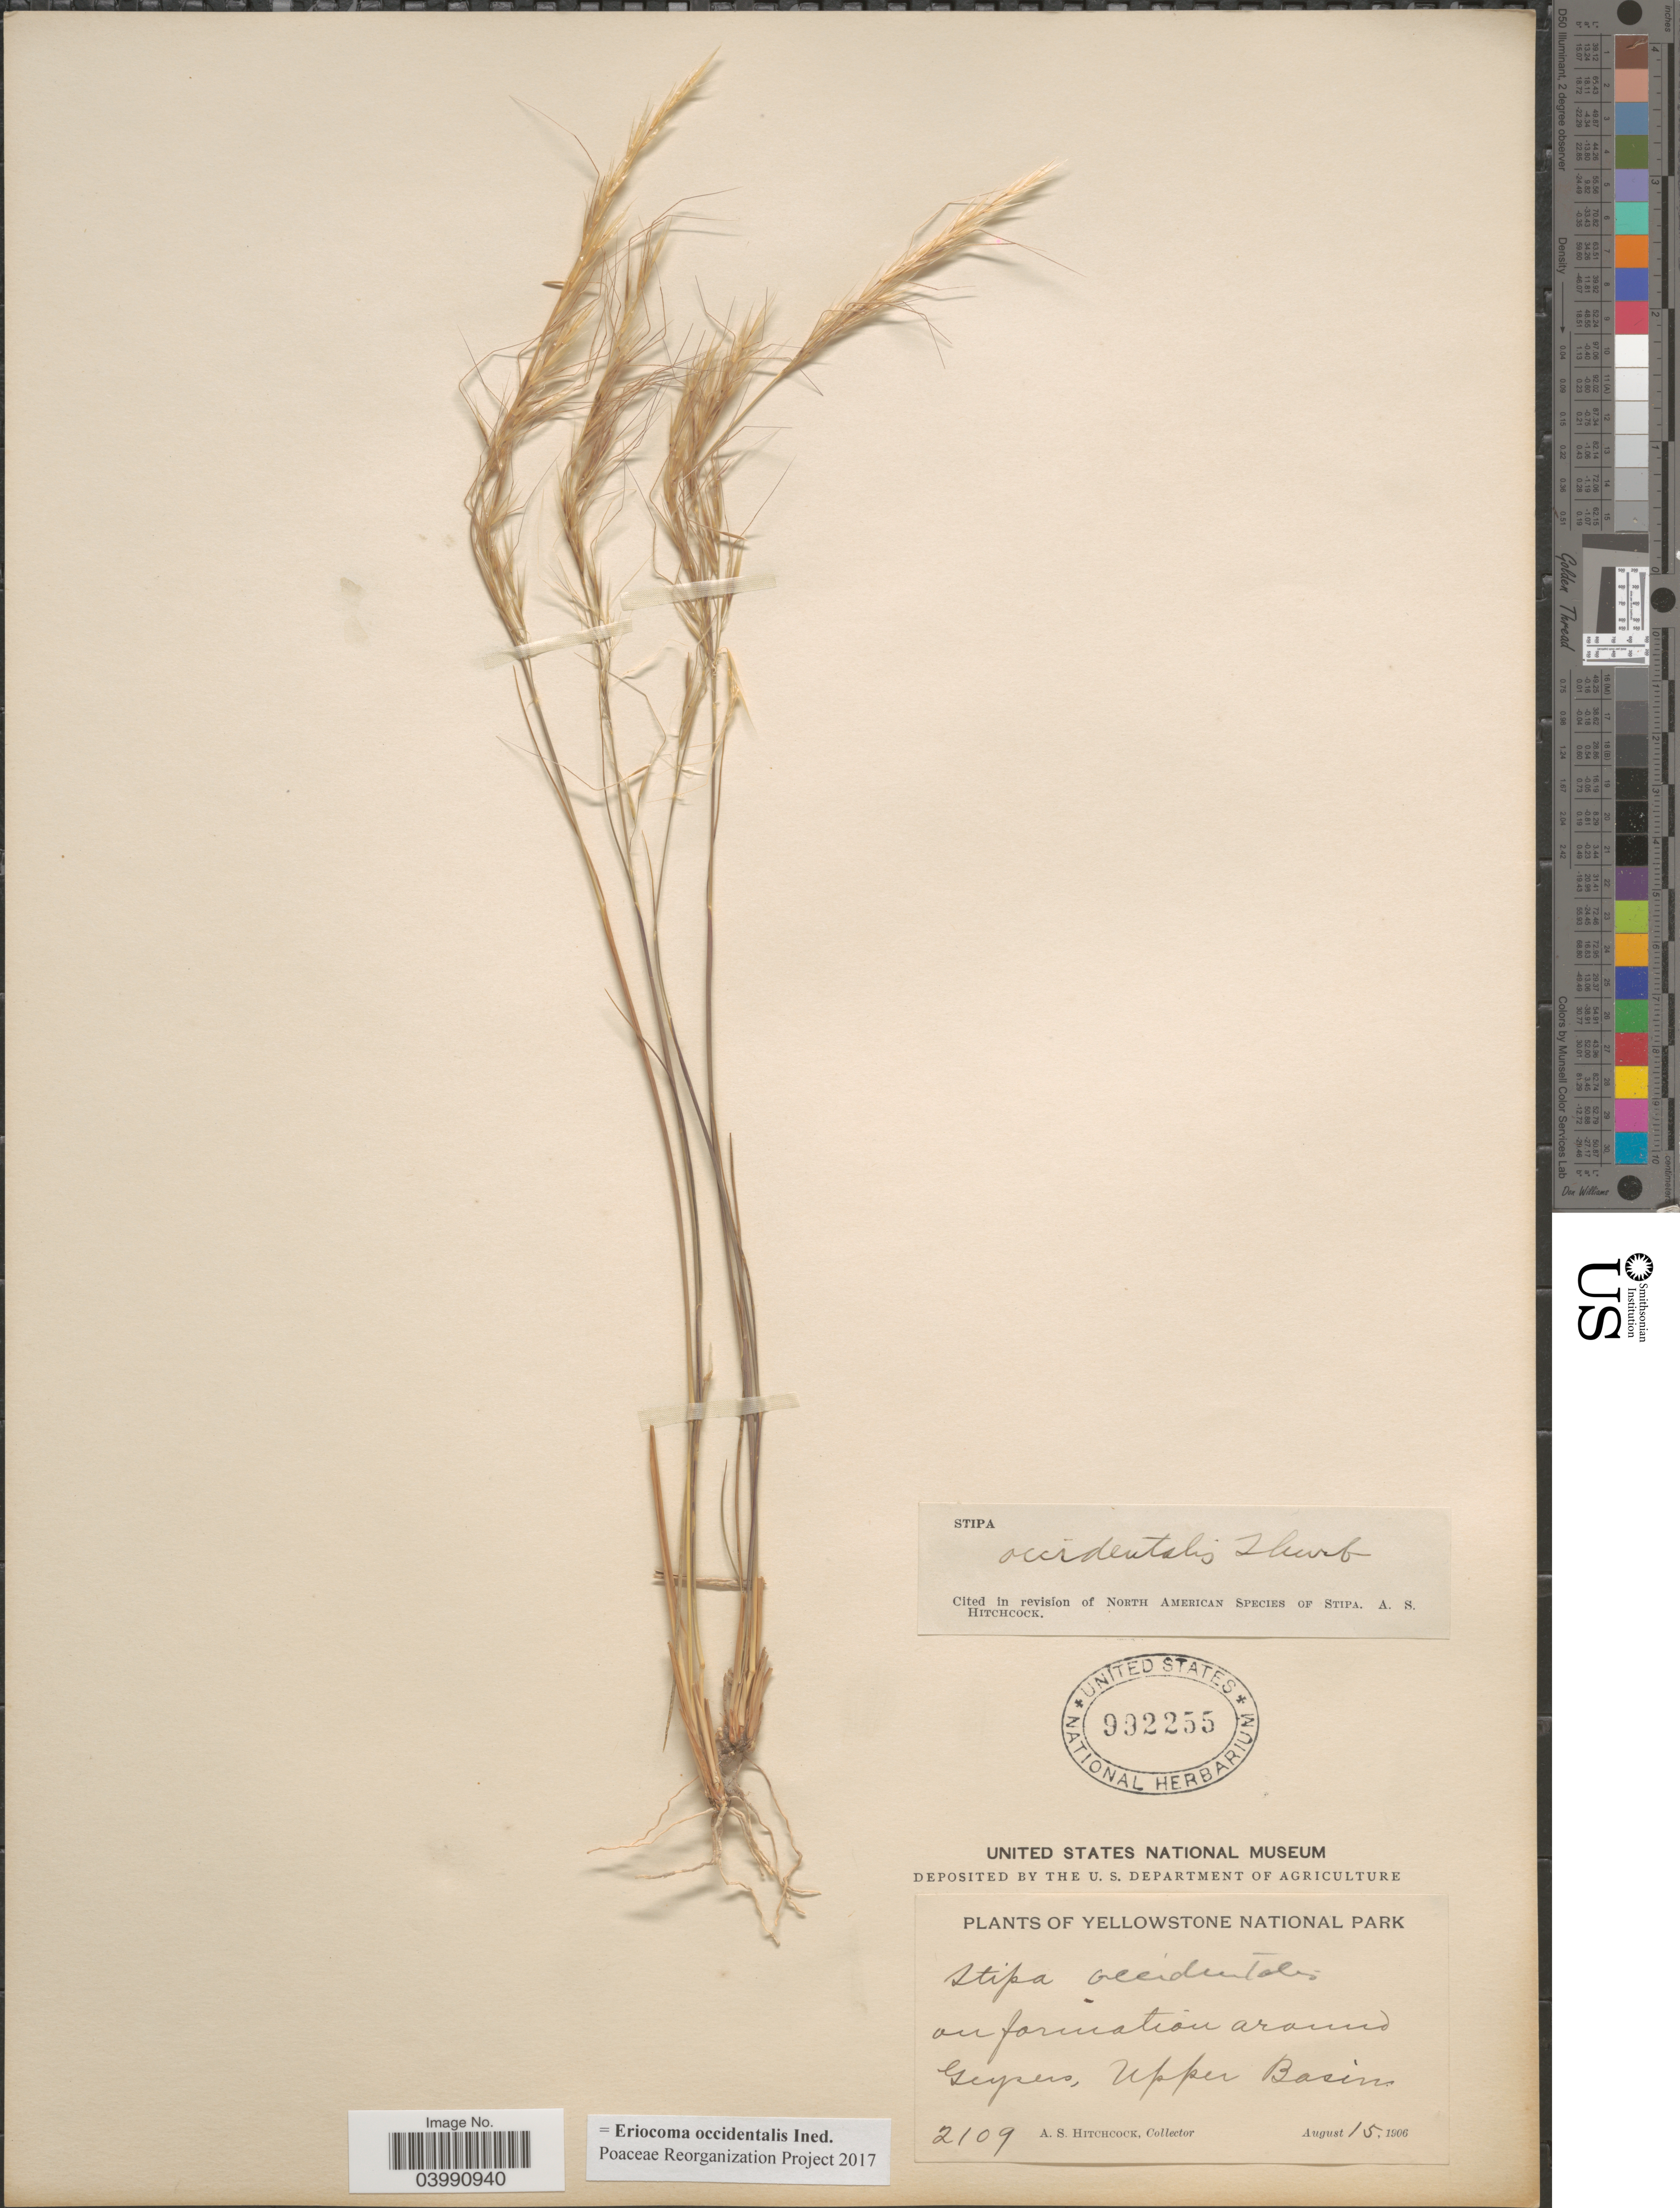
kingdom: Plantae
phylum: Tracheophyta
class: Liliopsida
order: Poales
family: Poaceae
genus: Eriocoma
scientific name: Eriocoma occidentalis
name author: (Thurb. ex S. Watson) Romasch.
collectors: A. S. Hitchcock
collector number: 2109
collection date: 1906-08-15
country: United States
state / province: Wyoming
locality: Yellowstone National Park. On formation around Geysers, Upper Basin.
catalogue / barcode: US 992255